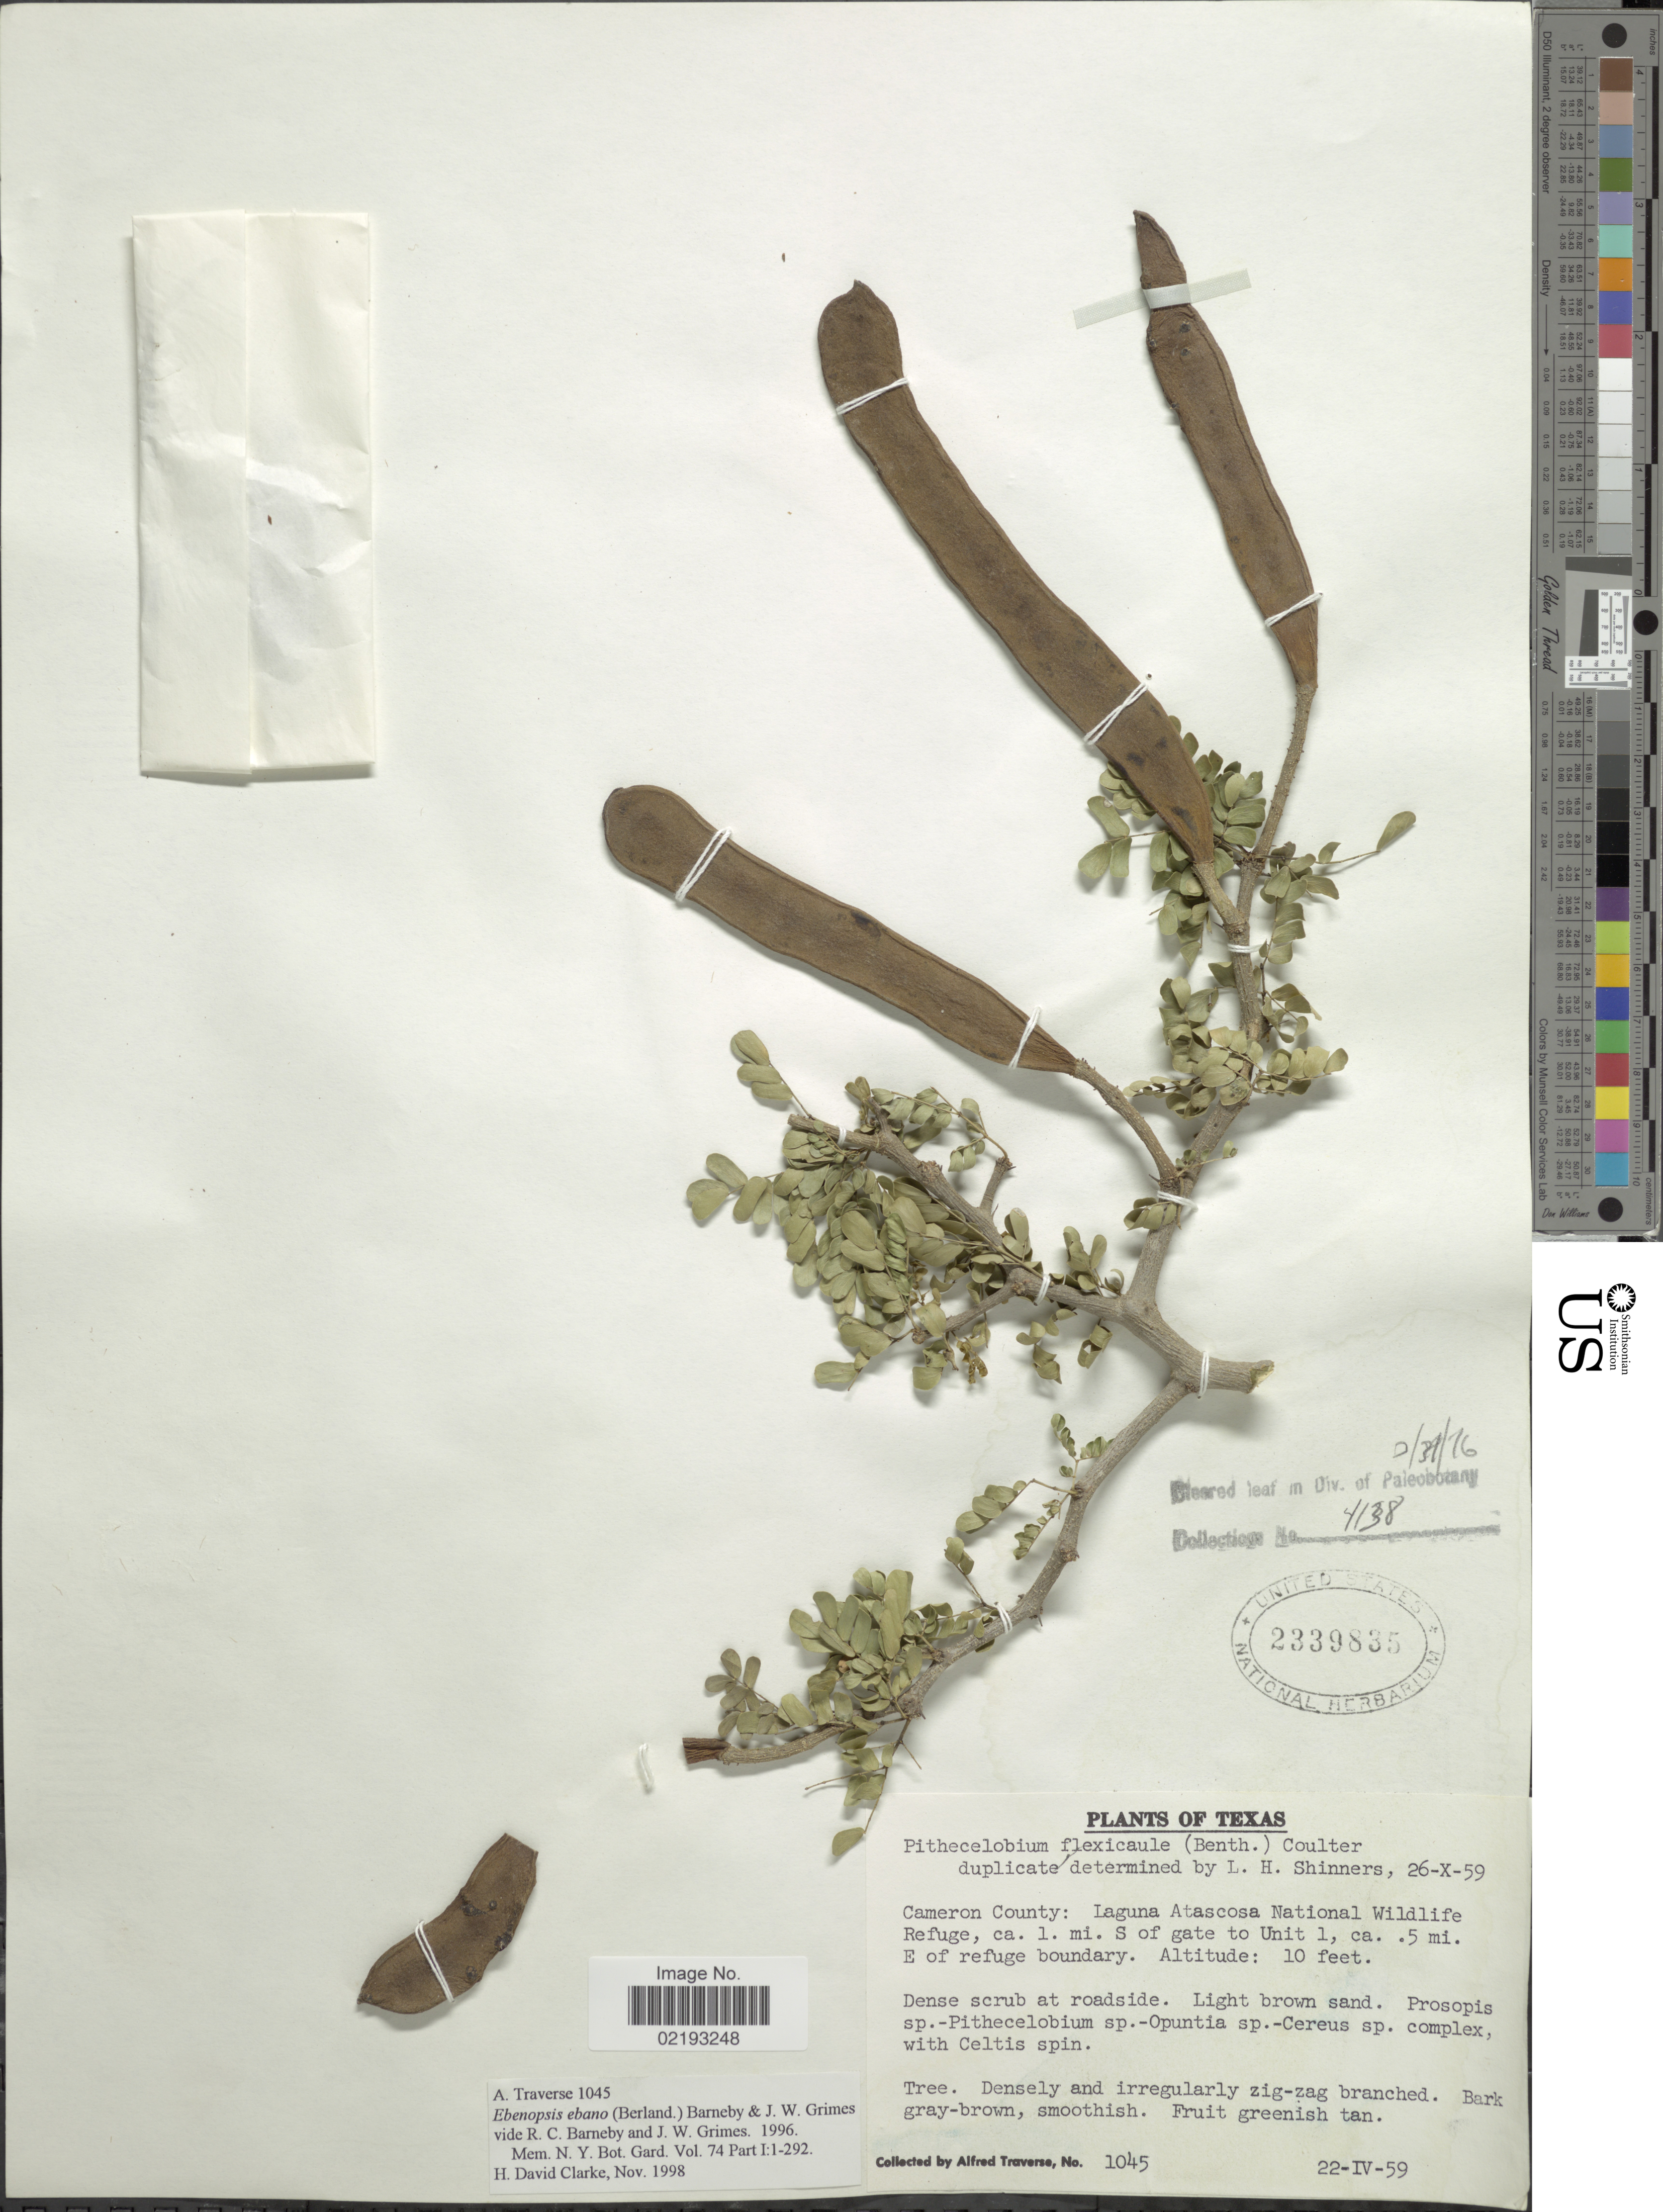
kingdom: Plantae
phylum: Tracheophyta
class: Magnoliopsida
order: Fabales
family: Fabaceae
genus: Ebenopsis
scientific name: Ebenopsis ebano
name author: (Berland.) Barneby & J.W. Grimes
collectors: A. Traverse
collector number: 1045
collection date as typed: Transcribed d/m/y: 22/4/59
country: United States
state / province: Texas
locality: Cameron County: Laguna Atascosa National Wildlife Refuge, ca. 1 mi. S. of gate to Unit 1, ca. . 5 mi E of refuge boundary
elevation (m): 3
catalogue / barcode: US 2339835